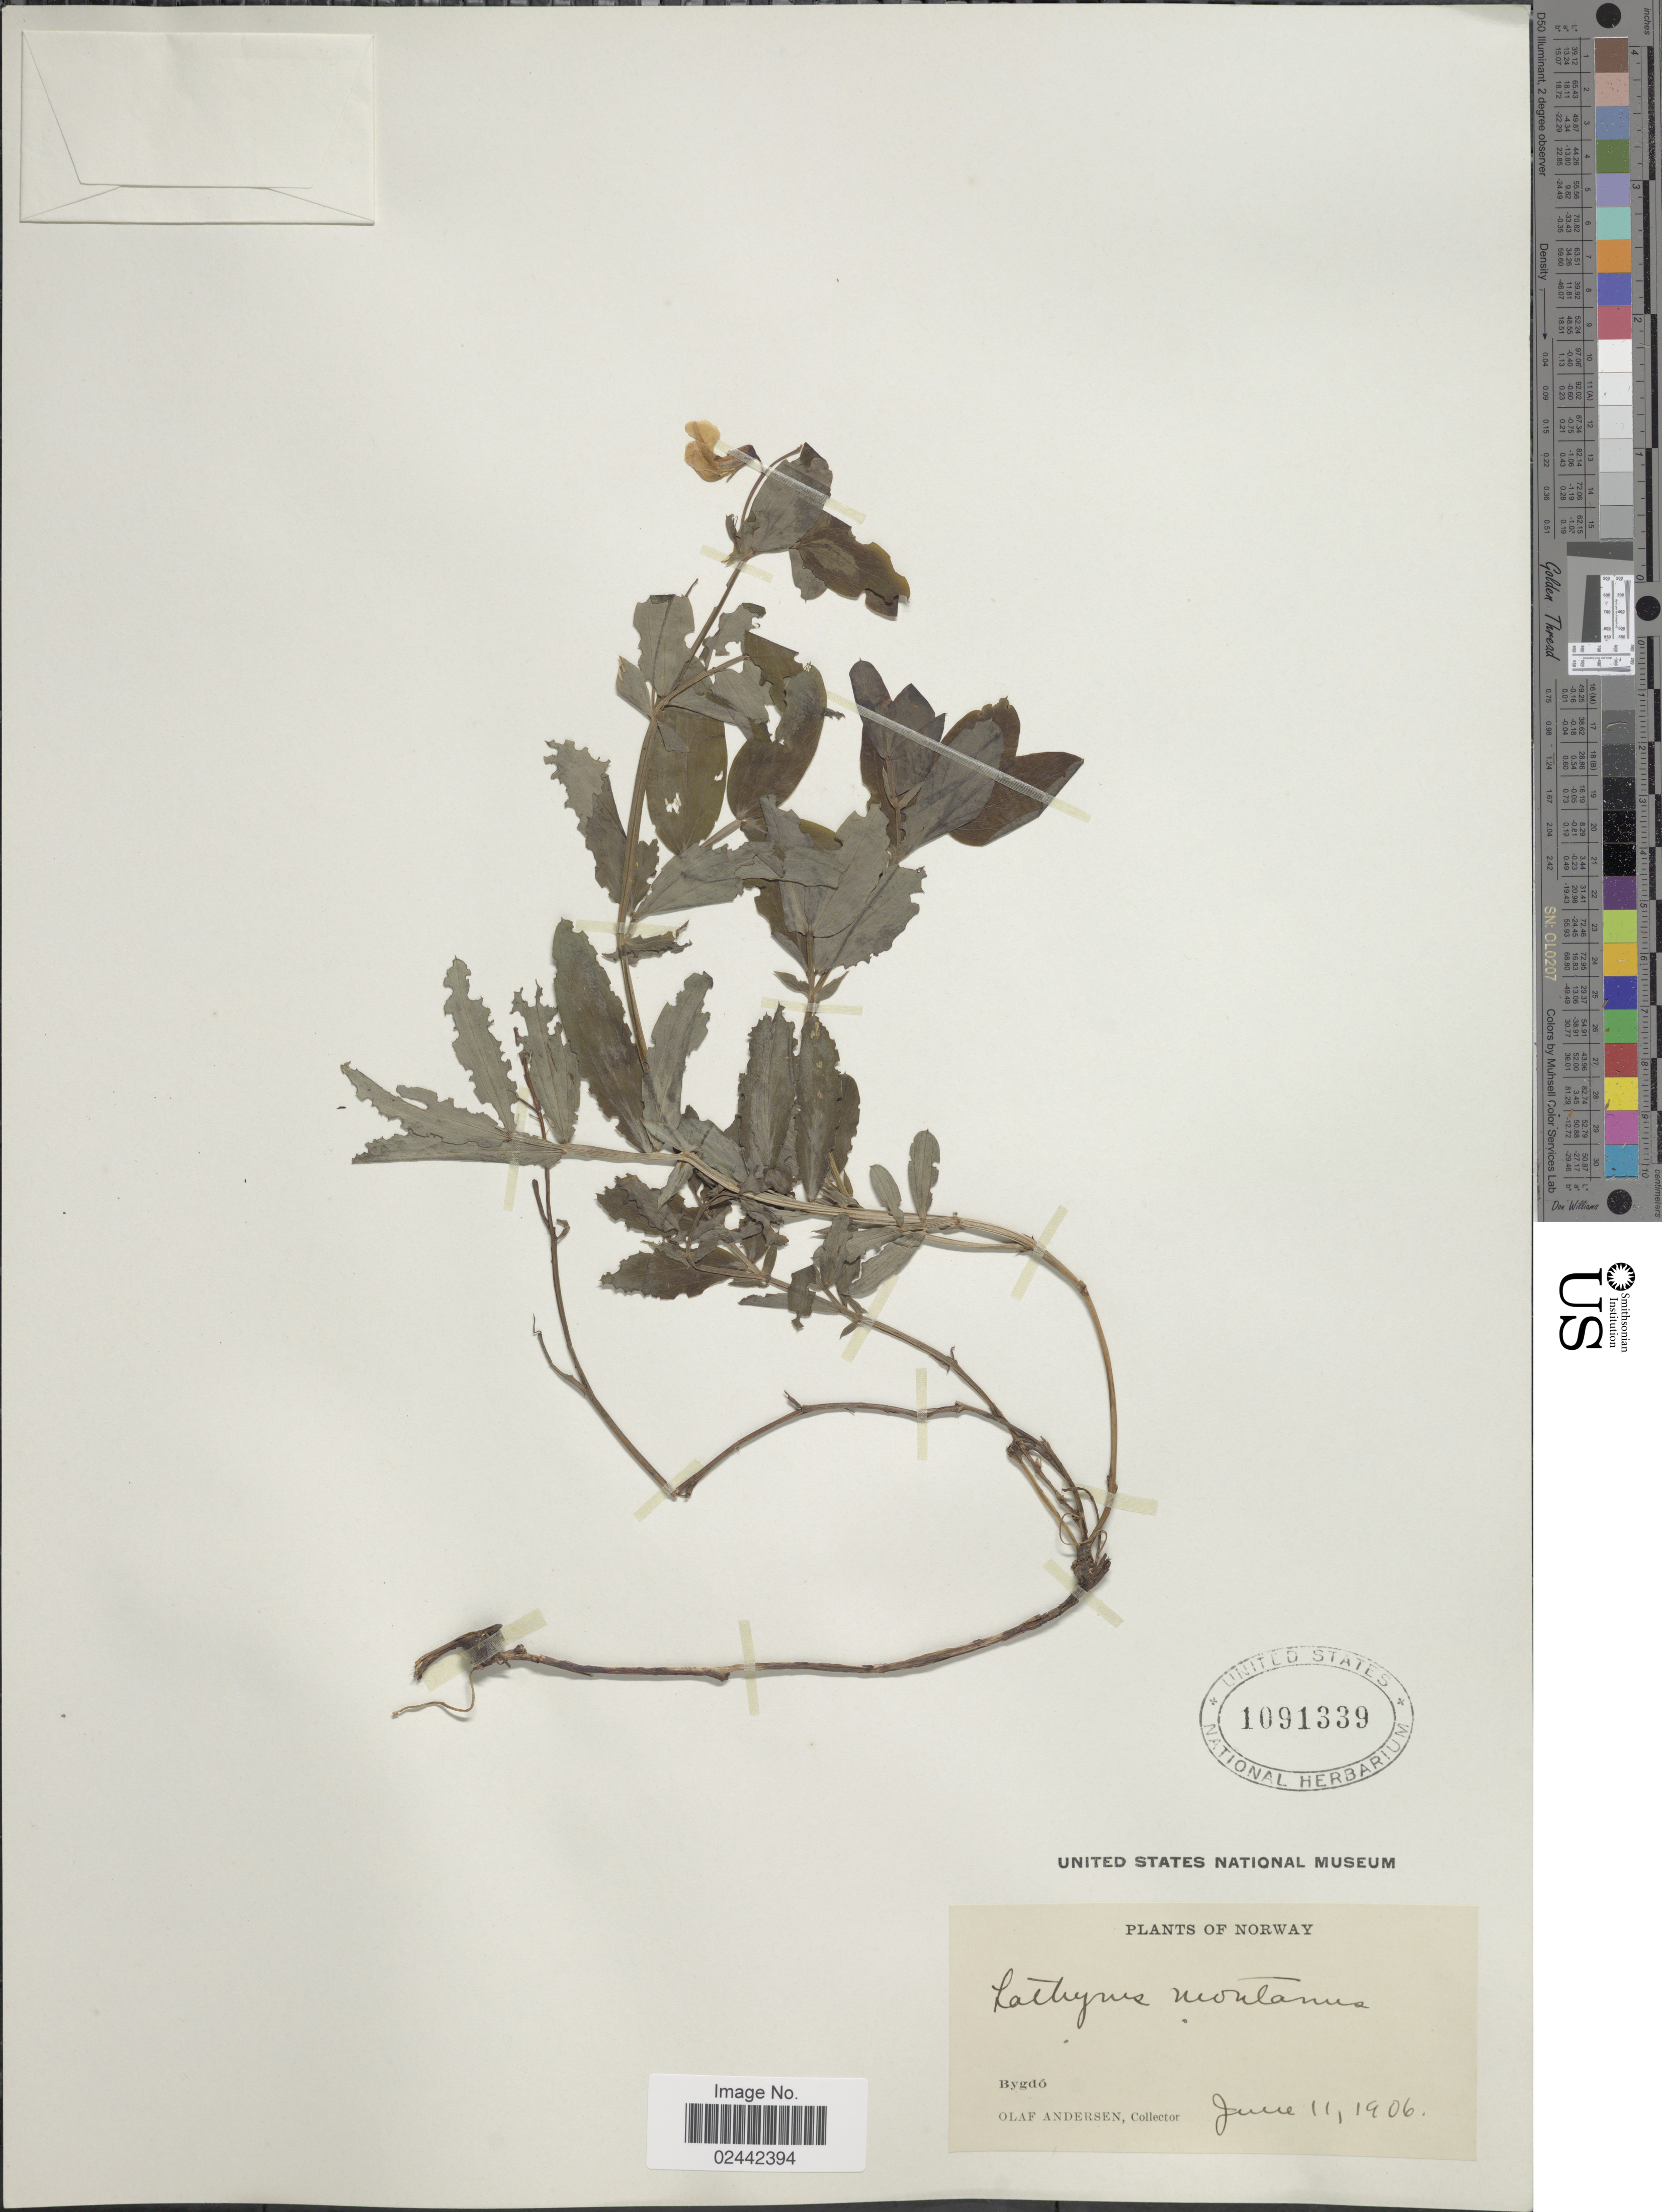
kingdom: Plantae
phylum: Tracheophyta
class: Magnoliopsida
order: Fabales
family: Fabaceae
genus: Lathyrus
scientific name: Lathyrus montanus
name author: Bernh.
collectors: O. Andersen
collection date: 1906-06-11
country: Norway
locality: Bygdo.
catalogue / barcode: US 1091339